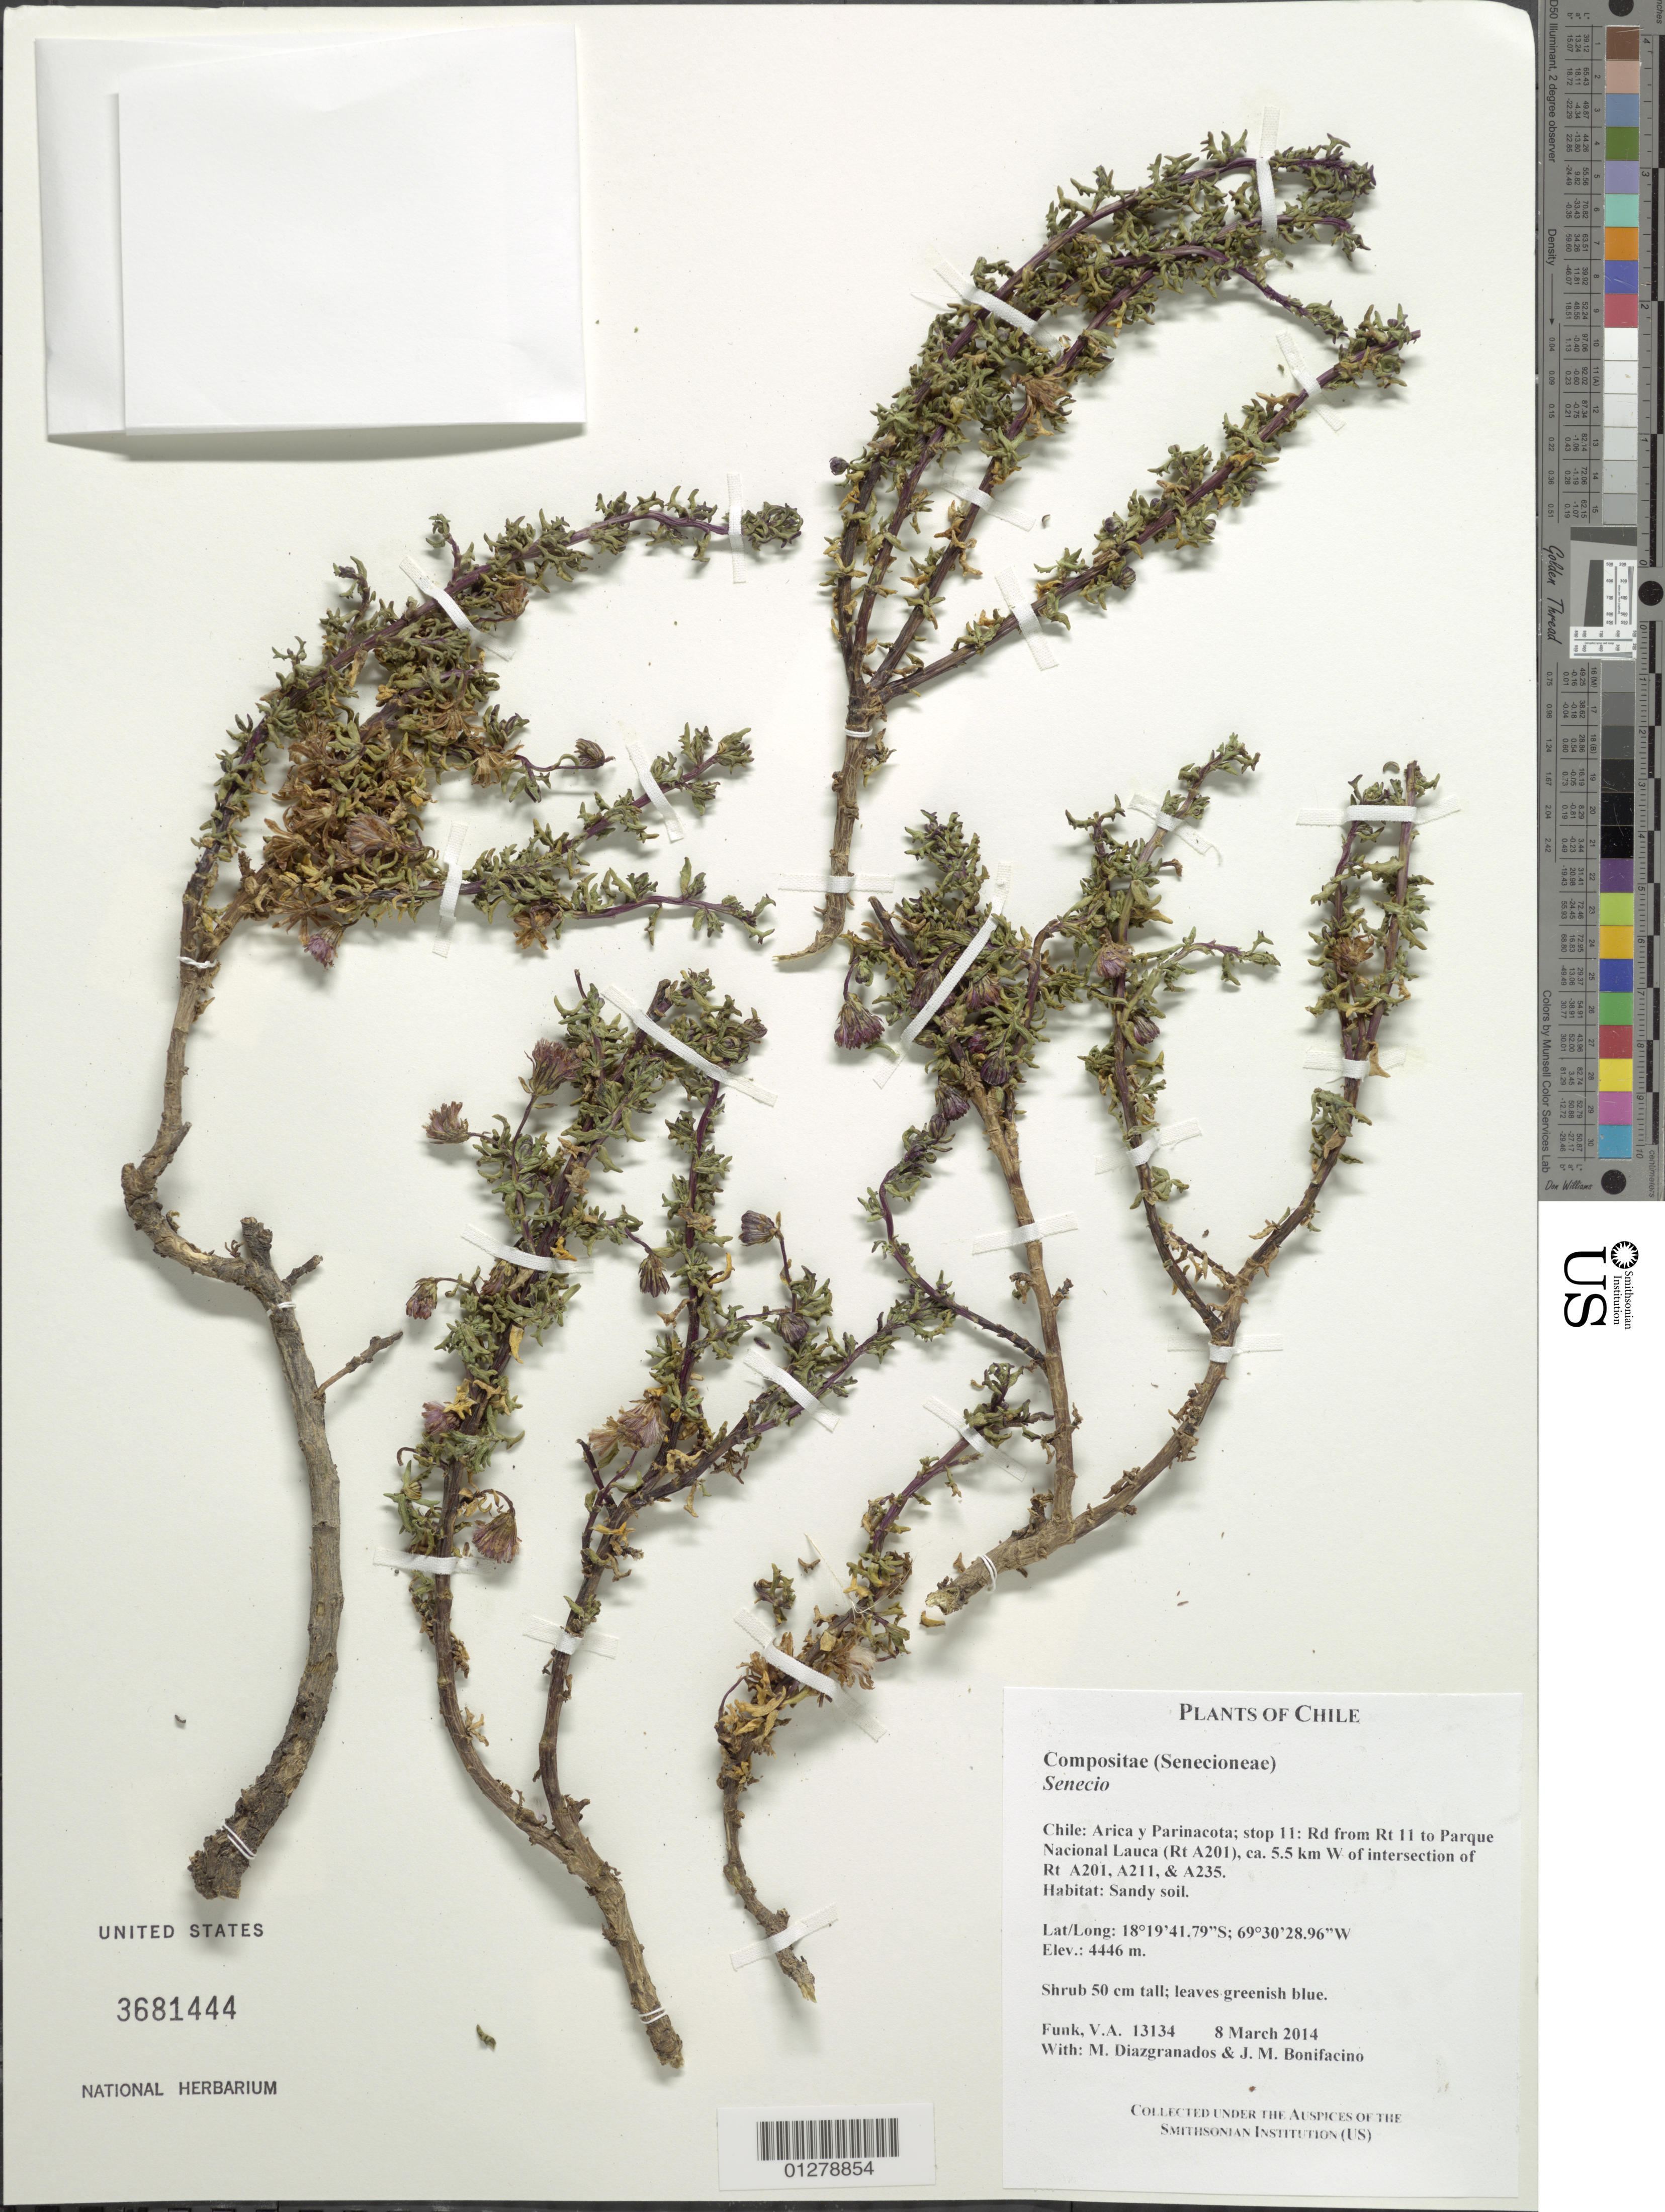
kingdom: Plantae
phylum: Tracheophyta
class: Magnoliopsida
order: Asterales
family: Asteraceae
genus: Senecio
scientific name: Senecio sp.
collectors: V. Funk, M. Diazgranados C. & M. Bonifacino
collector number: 13134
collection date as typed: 8 Mar 2014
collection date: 2014-03-08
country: Chile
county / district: Arica & Parinacota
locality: Road from Rt11 to Parque Nacional Lauca (Rt A201), ca. 5.5 km W of intersection of Rt A201, A211, & A235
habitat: Sandy soil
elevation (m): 4446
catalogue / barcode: US 3681444